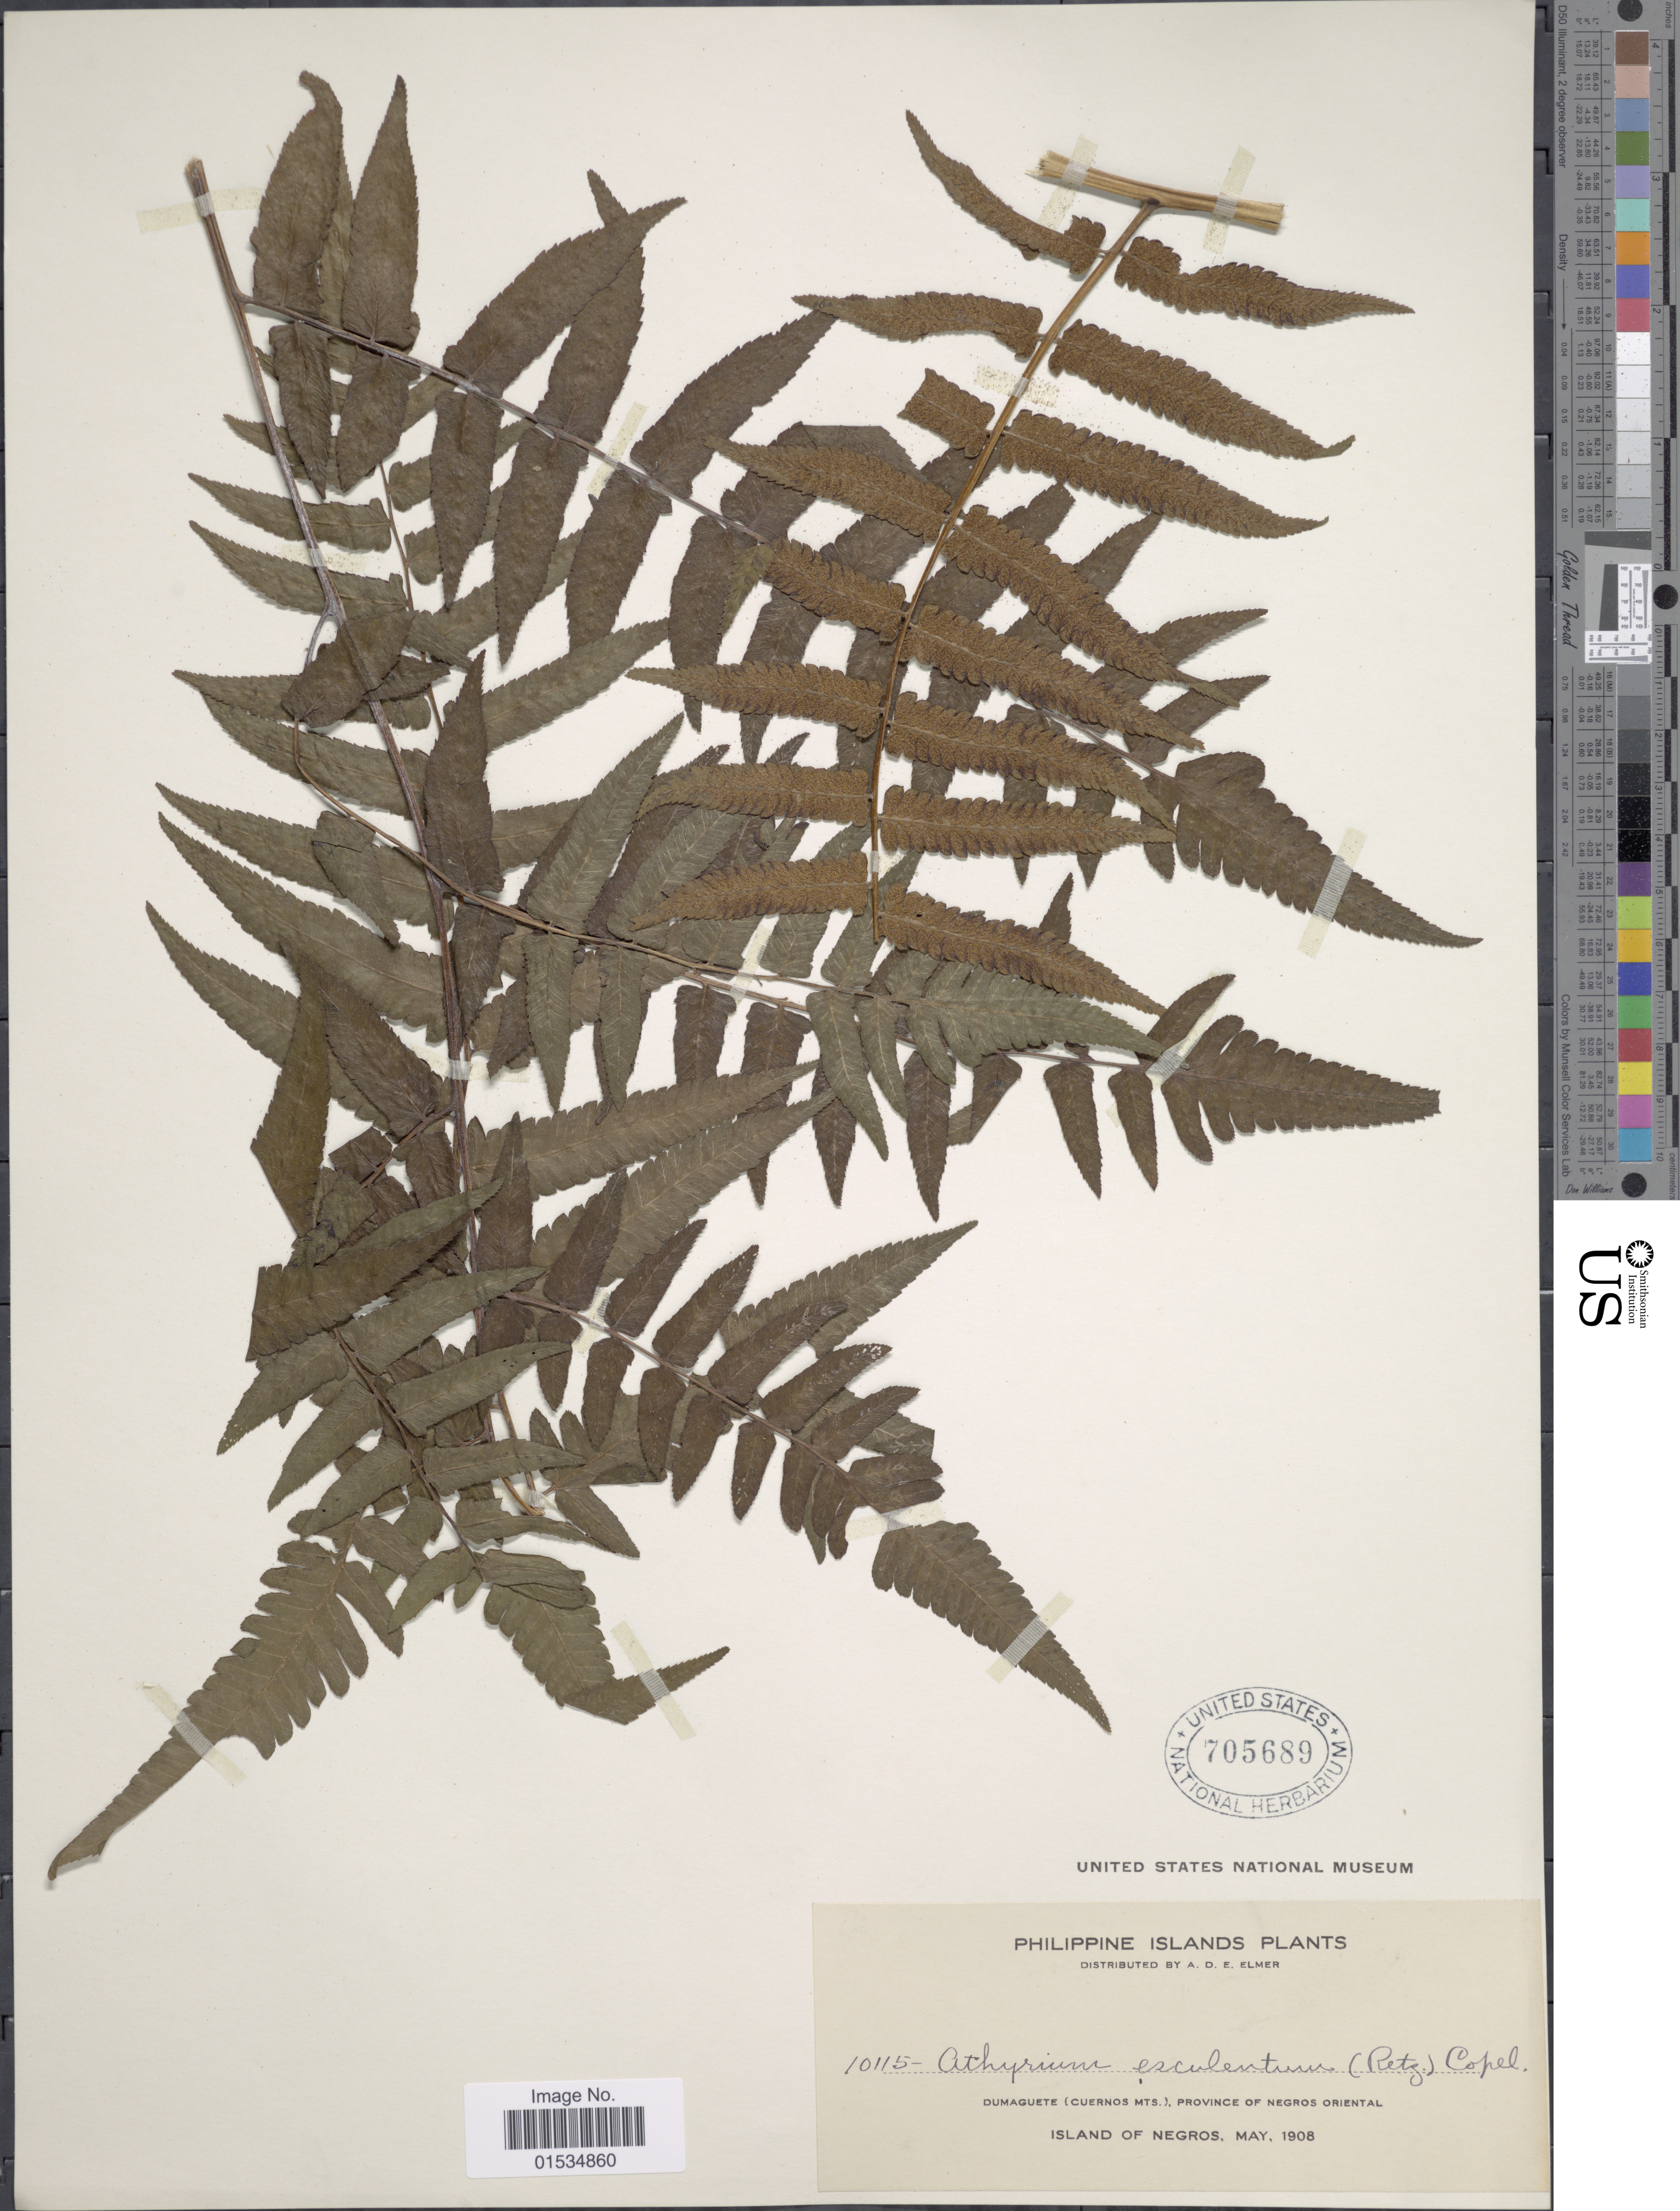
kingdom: Plantae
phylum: Tracheophyta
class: Polypodiopsida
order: Polypodiales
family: Athyriaceae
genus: Diplazium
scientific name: Diplazium esculentum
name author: (Retz.) Sw.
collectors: A. D. E. Elmer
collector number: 10115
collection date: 1908-05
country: Philippines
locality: Dumaguete (Cuernos Mts.), Province of Negros Oriental, Islands of Negros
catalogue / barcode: US 705689